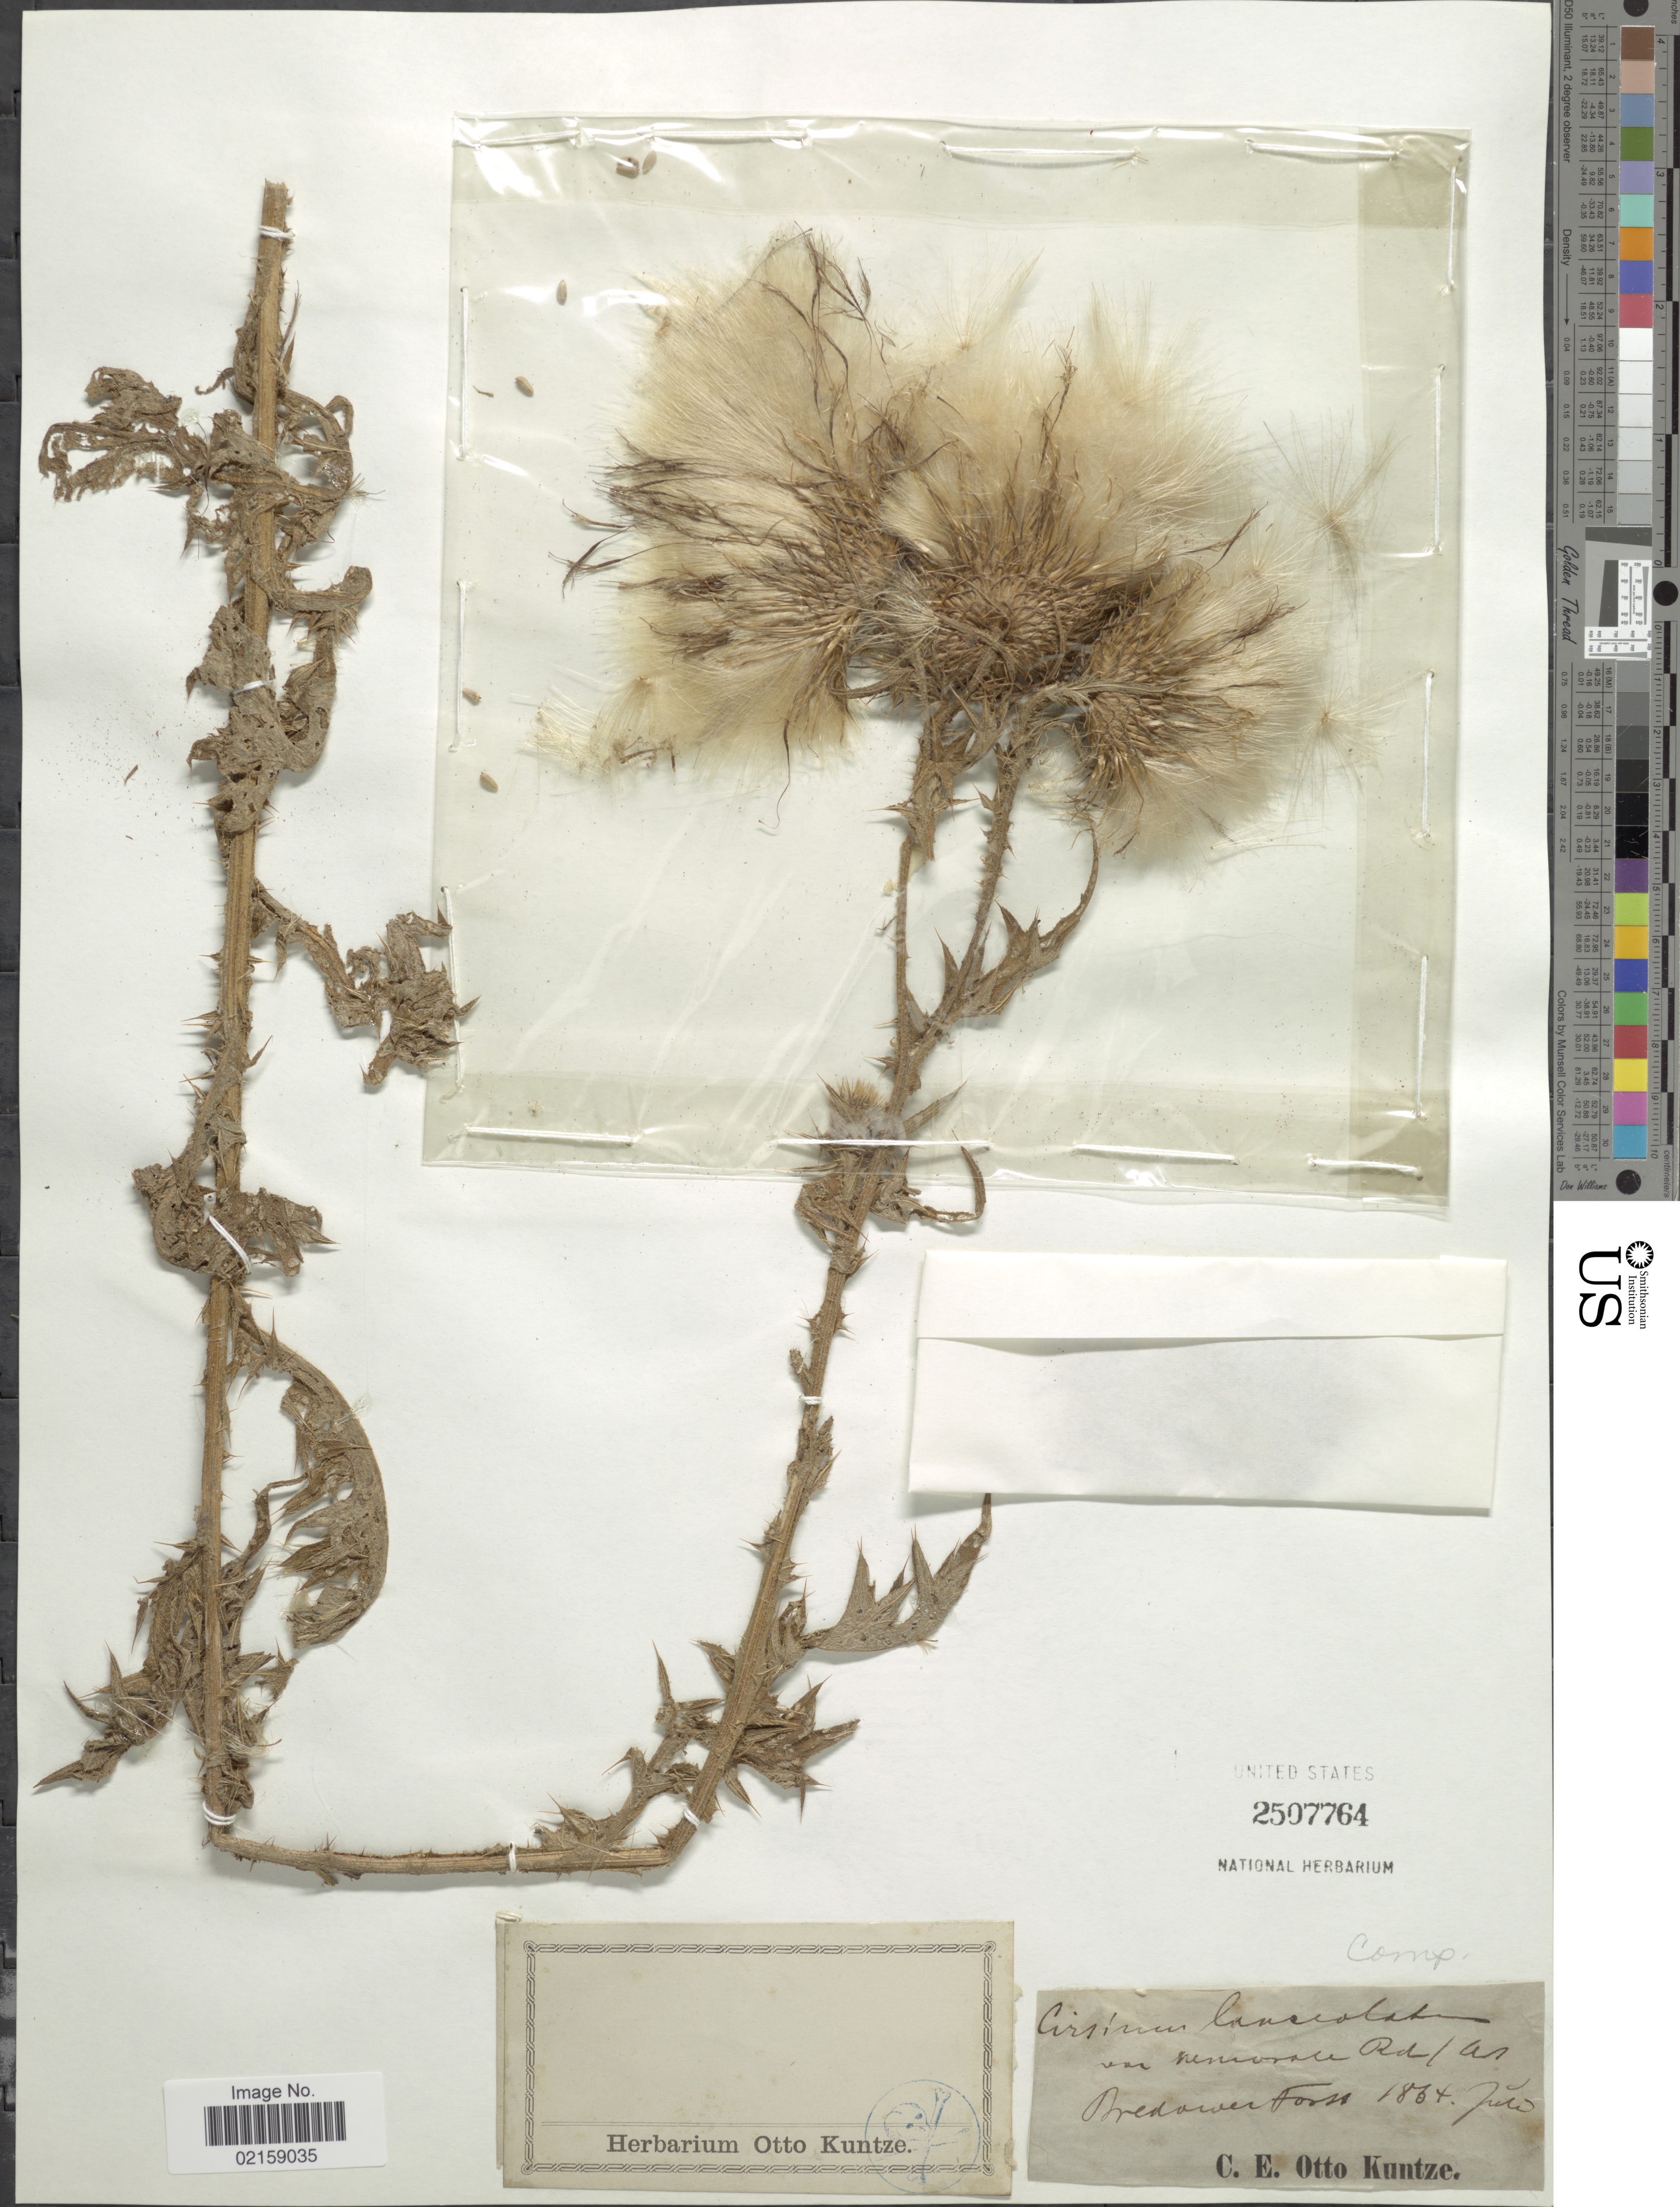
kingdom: Plantae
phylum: Tracheophyta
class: Magnoliopsida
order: Asterales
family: Asteraceae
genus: Cirsium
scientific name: Cirsium vulgare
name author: (Savi) Ten.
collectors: C.E.O. Kuntze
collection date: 1854-07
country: Germany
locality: Bredower Forst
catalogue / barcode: US 2507764